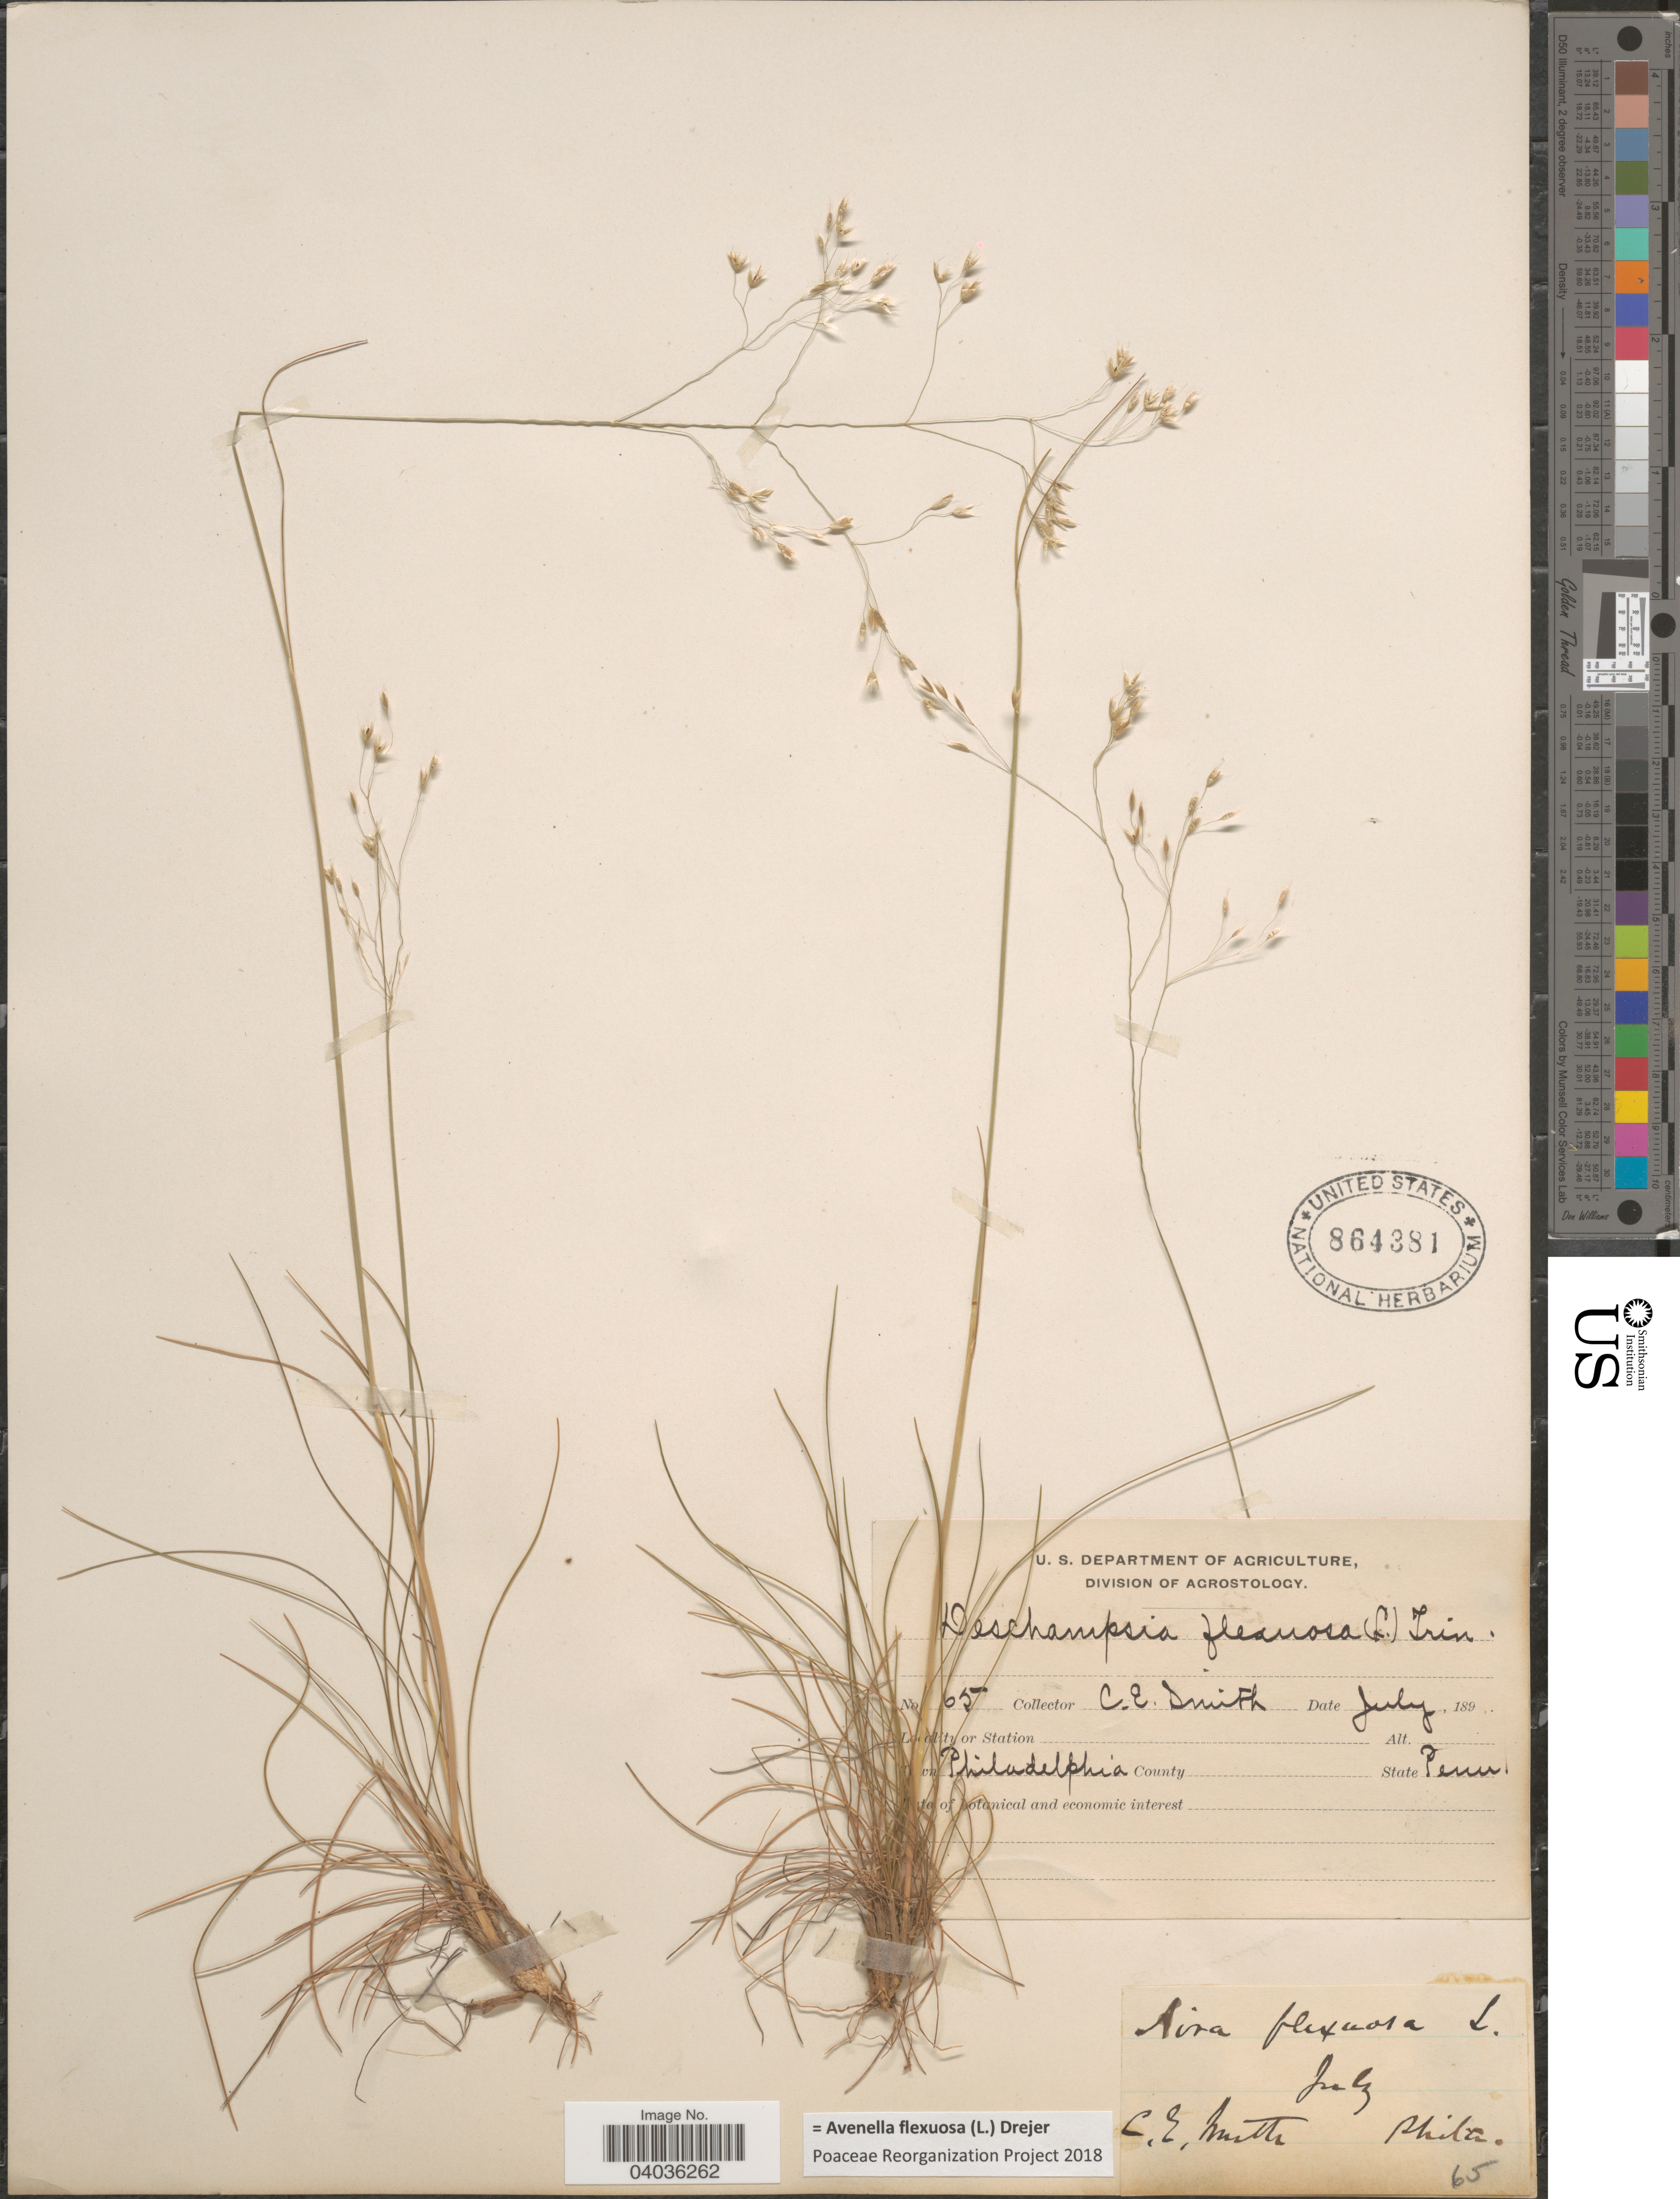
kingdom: Plantae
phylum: Tracheophyta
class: Liliopsida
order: Poales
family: Poaceae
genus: Avenella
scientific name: Avenella flexuosa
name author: (L.) Drejer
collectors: C. E. Smith Jr.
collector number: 65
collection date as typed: July 189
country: United States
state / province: Pennsylvania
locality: Philadelphia.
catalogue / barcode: US 864381